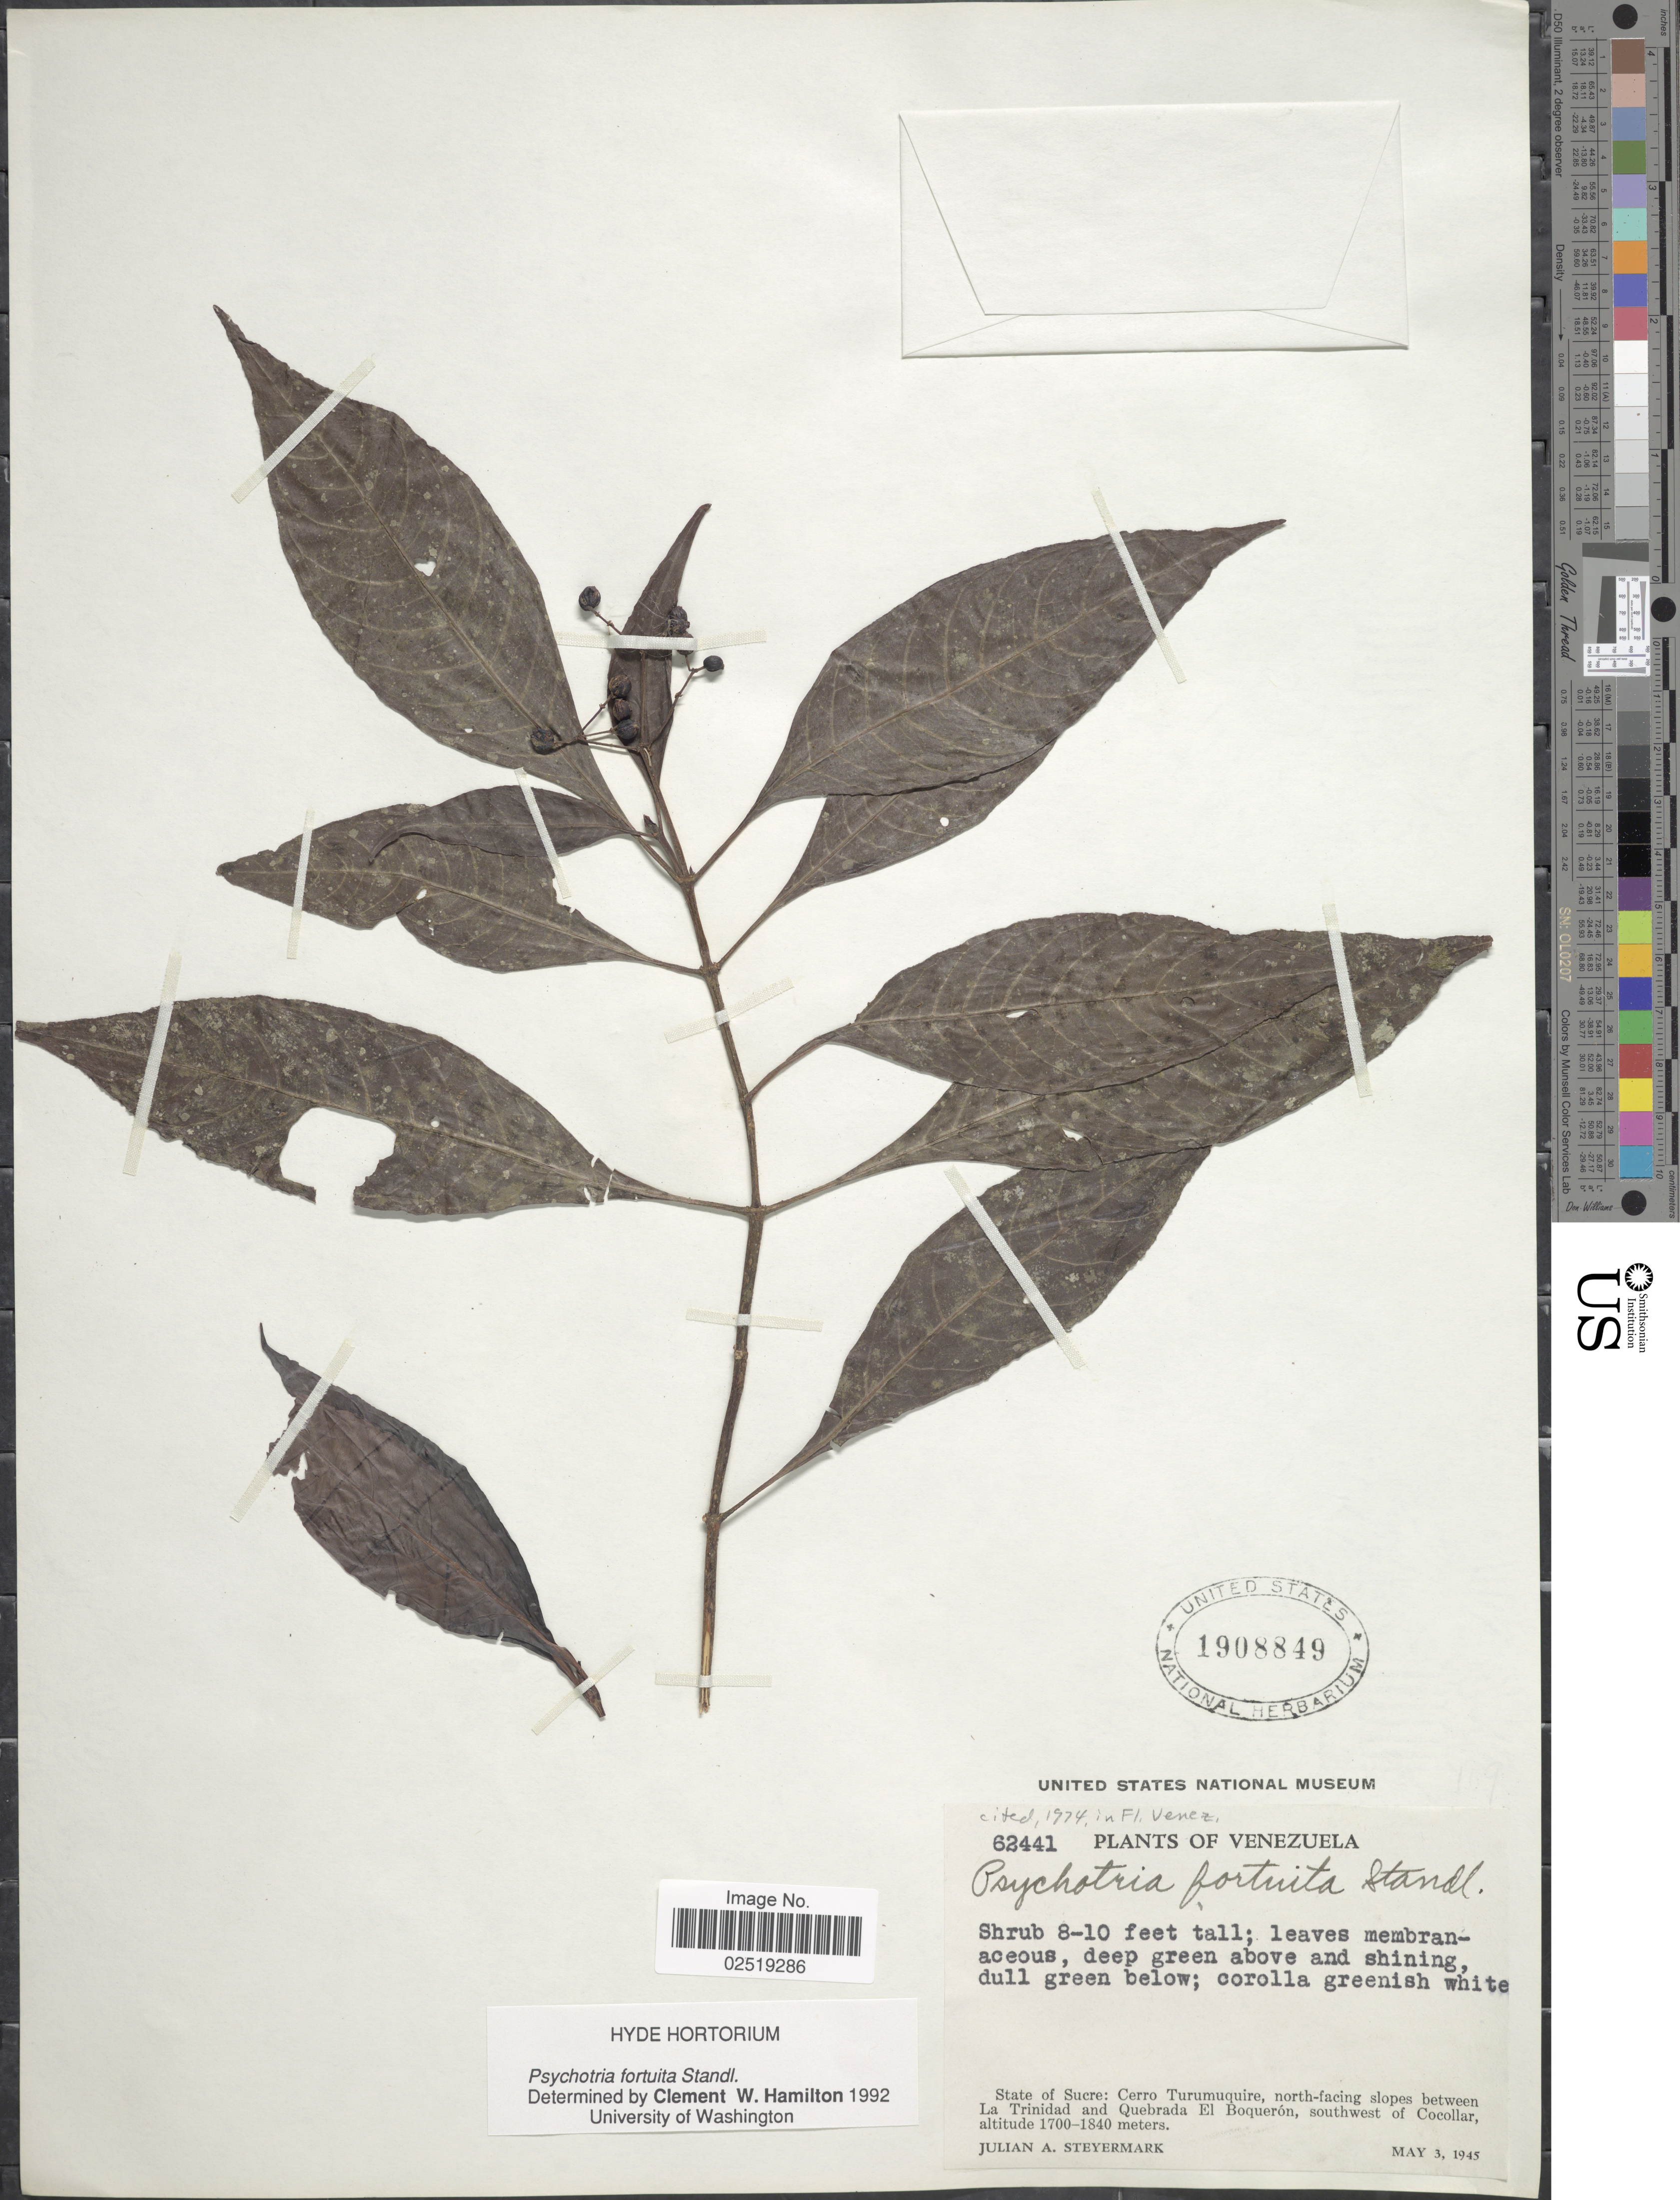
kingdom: Plantae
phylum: Tracheophyta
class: Magnoliopsida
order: Gentianales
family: Rubiaceae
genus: Psychotria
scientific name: Psychotria fortuita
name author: Standl.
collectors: J. Steyermark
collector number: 62441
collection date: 1945-05-03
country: Venezuela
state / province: Sucre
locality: State of Sucre: Cerro Turumuquire, north-facing slopes between La Trinidad and Quebrada El Boqueron, southwest of Cocollar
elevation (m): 1700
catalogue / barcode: US 1908849